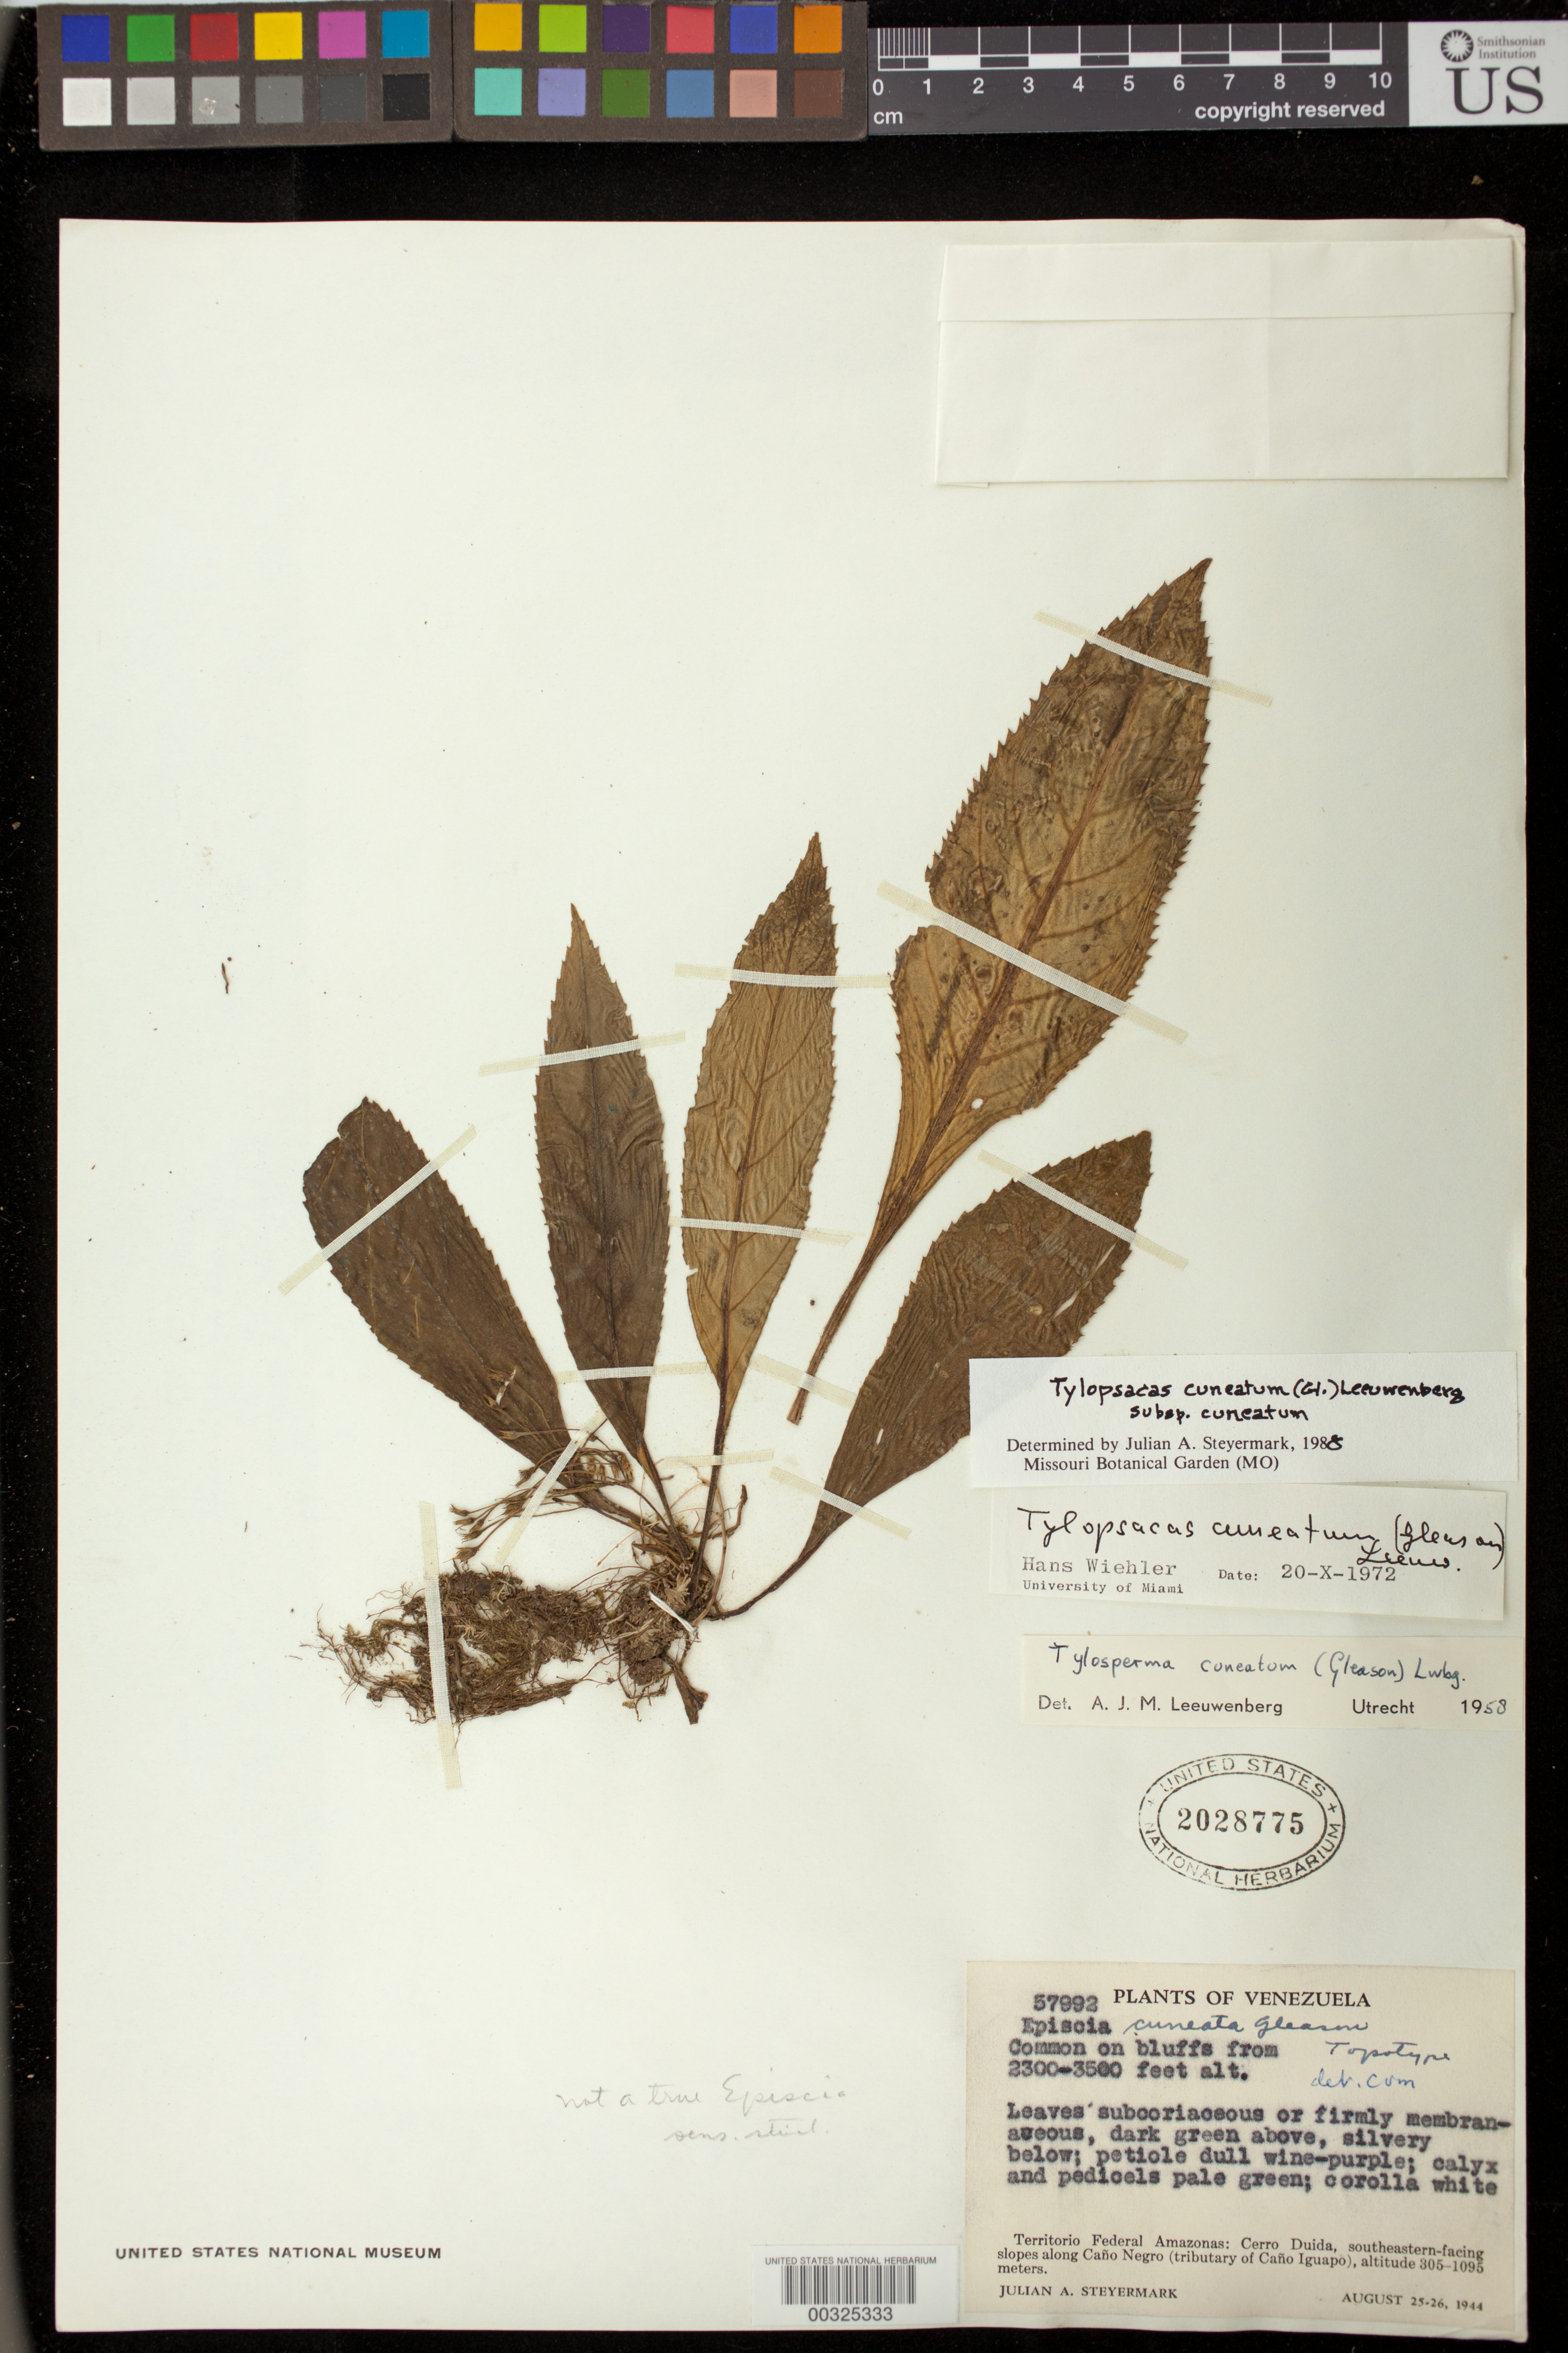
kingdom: Plantae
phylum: Tracheophyta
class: Magnoliopsida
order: Lamiales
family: Gesneriaceae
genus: Tylopsacas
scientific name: Tylopsacas cuneata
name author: (Gleason) Leeuwenb.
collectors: J. Steyermark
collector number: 57992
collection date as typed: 25-26 Aug 1944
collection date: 1944-08-25/1944-08-26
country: Venezuela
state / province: Amazonas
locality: Cerro Duida, SE-facing slopes along Cano Negro (tributary of Cano Iguapo)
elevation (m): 762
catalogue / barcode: US 2028775